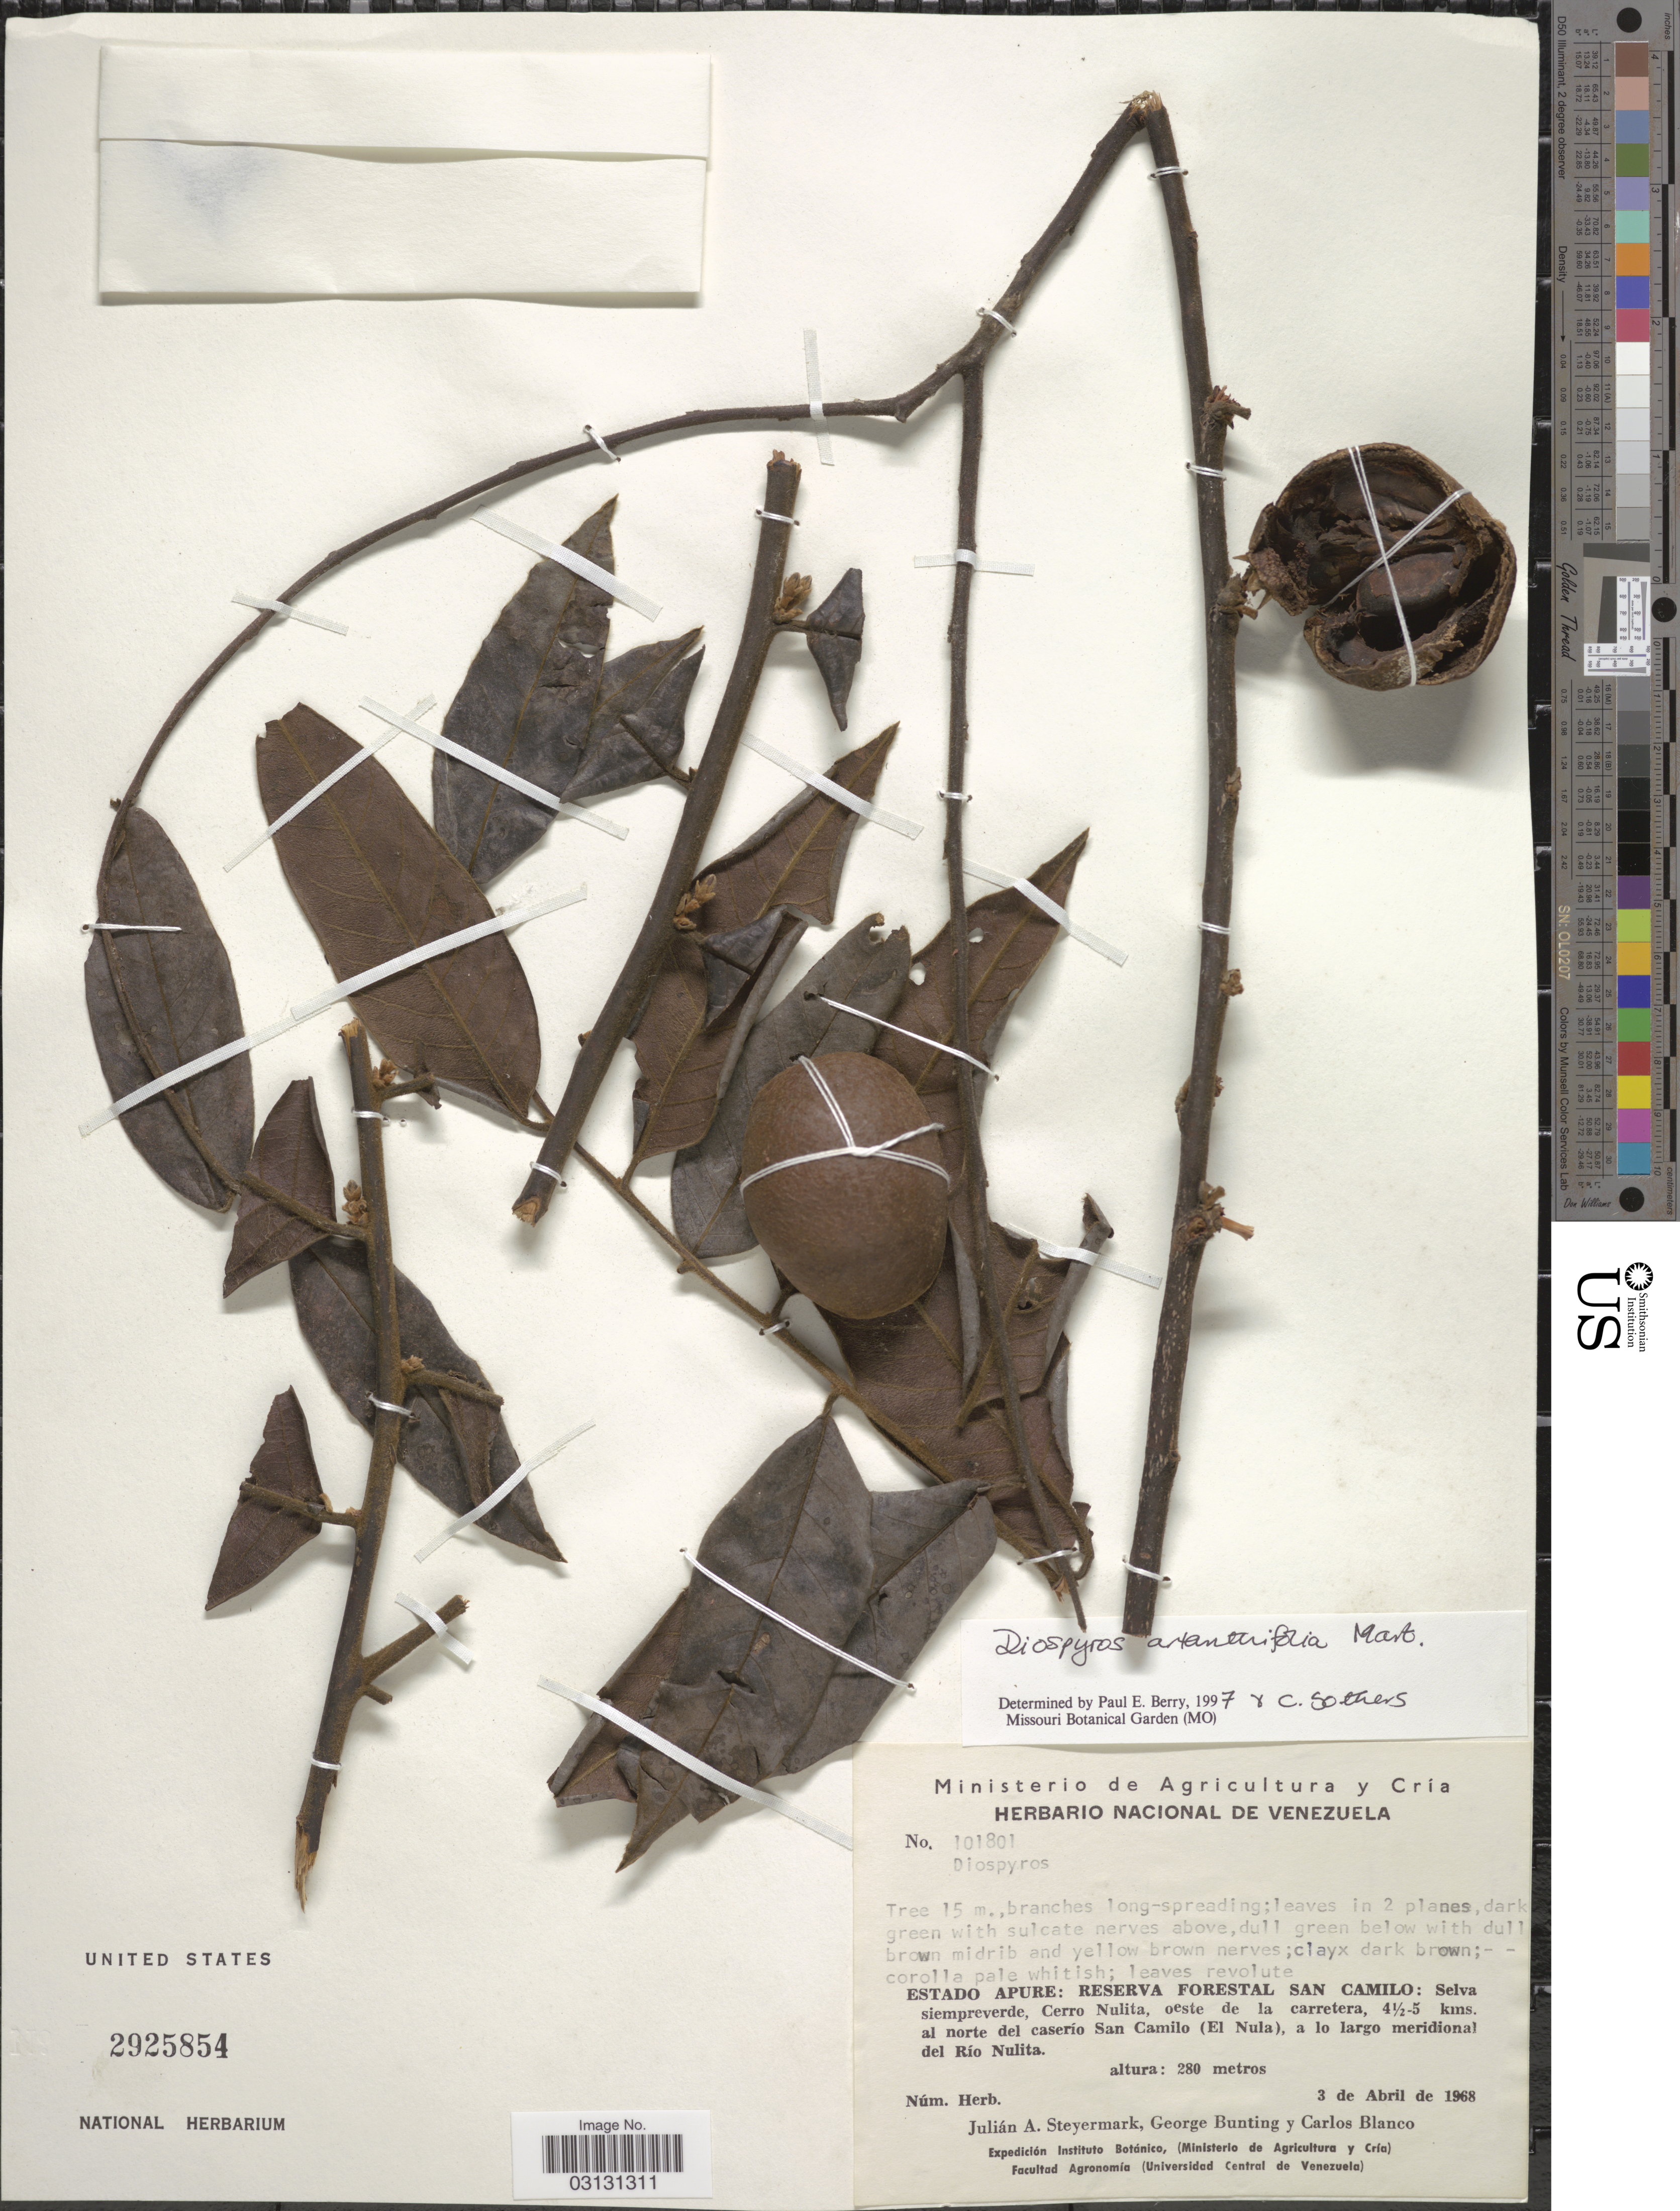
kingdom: Plantae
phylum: Tracheophyta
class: Magnoliopsida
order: Ericales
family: Ebenaceae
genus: Diospyros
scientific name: Diospyros artanthifolia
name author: Mart. ex Miq.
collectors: J. Steyermark, G. S. Bunting & C. Blanco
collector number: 101801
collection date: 1968-04-03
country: Venezuela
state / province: Apure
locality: Reserva Forestal San Camilo: Selva siempreverde. Cerro Nulita, oeste de la carretera, 4½-5 kms. al norte del caserío San Camilo (El Nula), a lo largo meridional del Río Nulita.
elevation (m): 280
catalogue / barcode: US 2925854